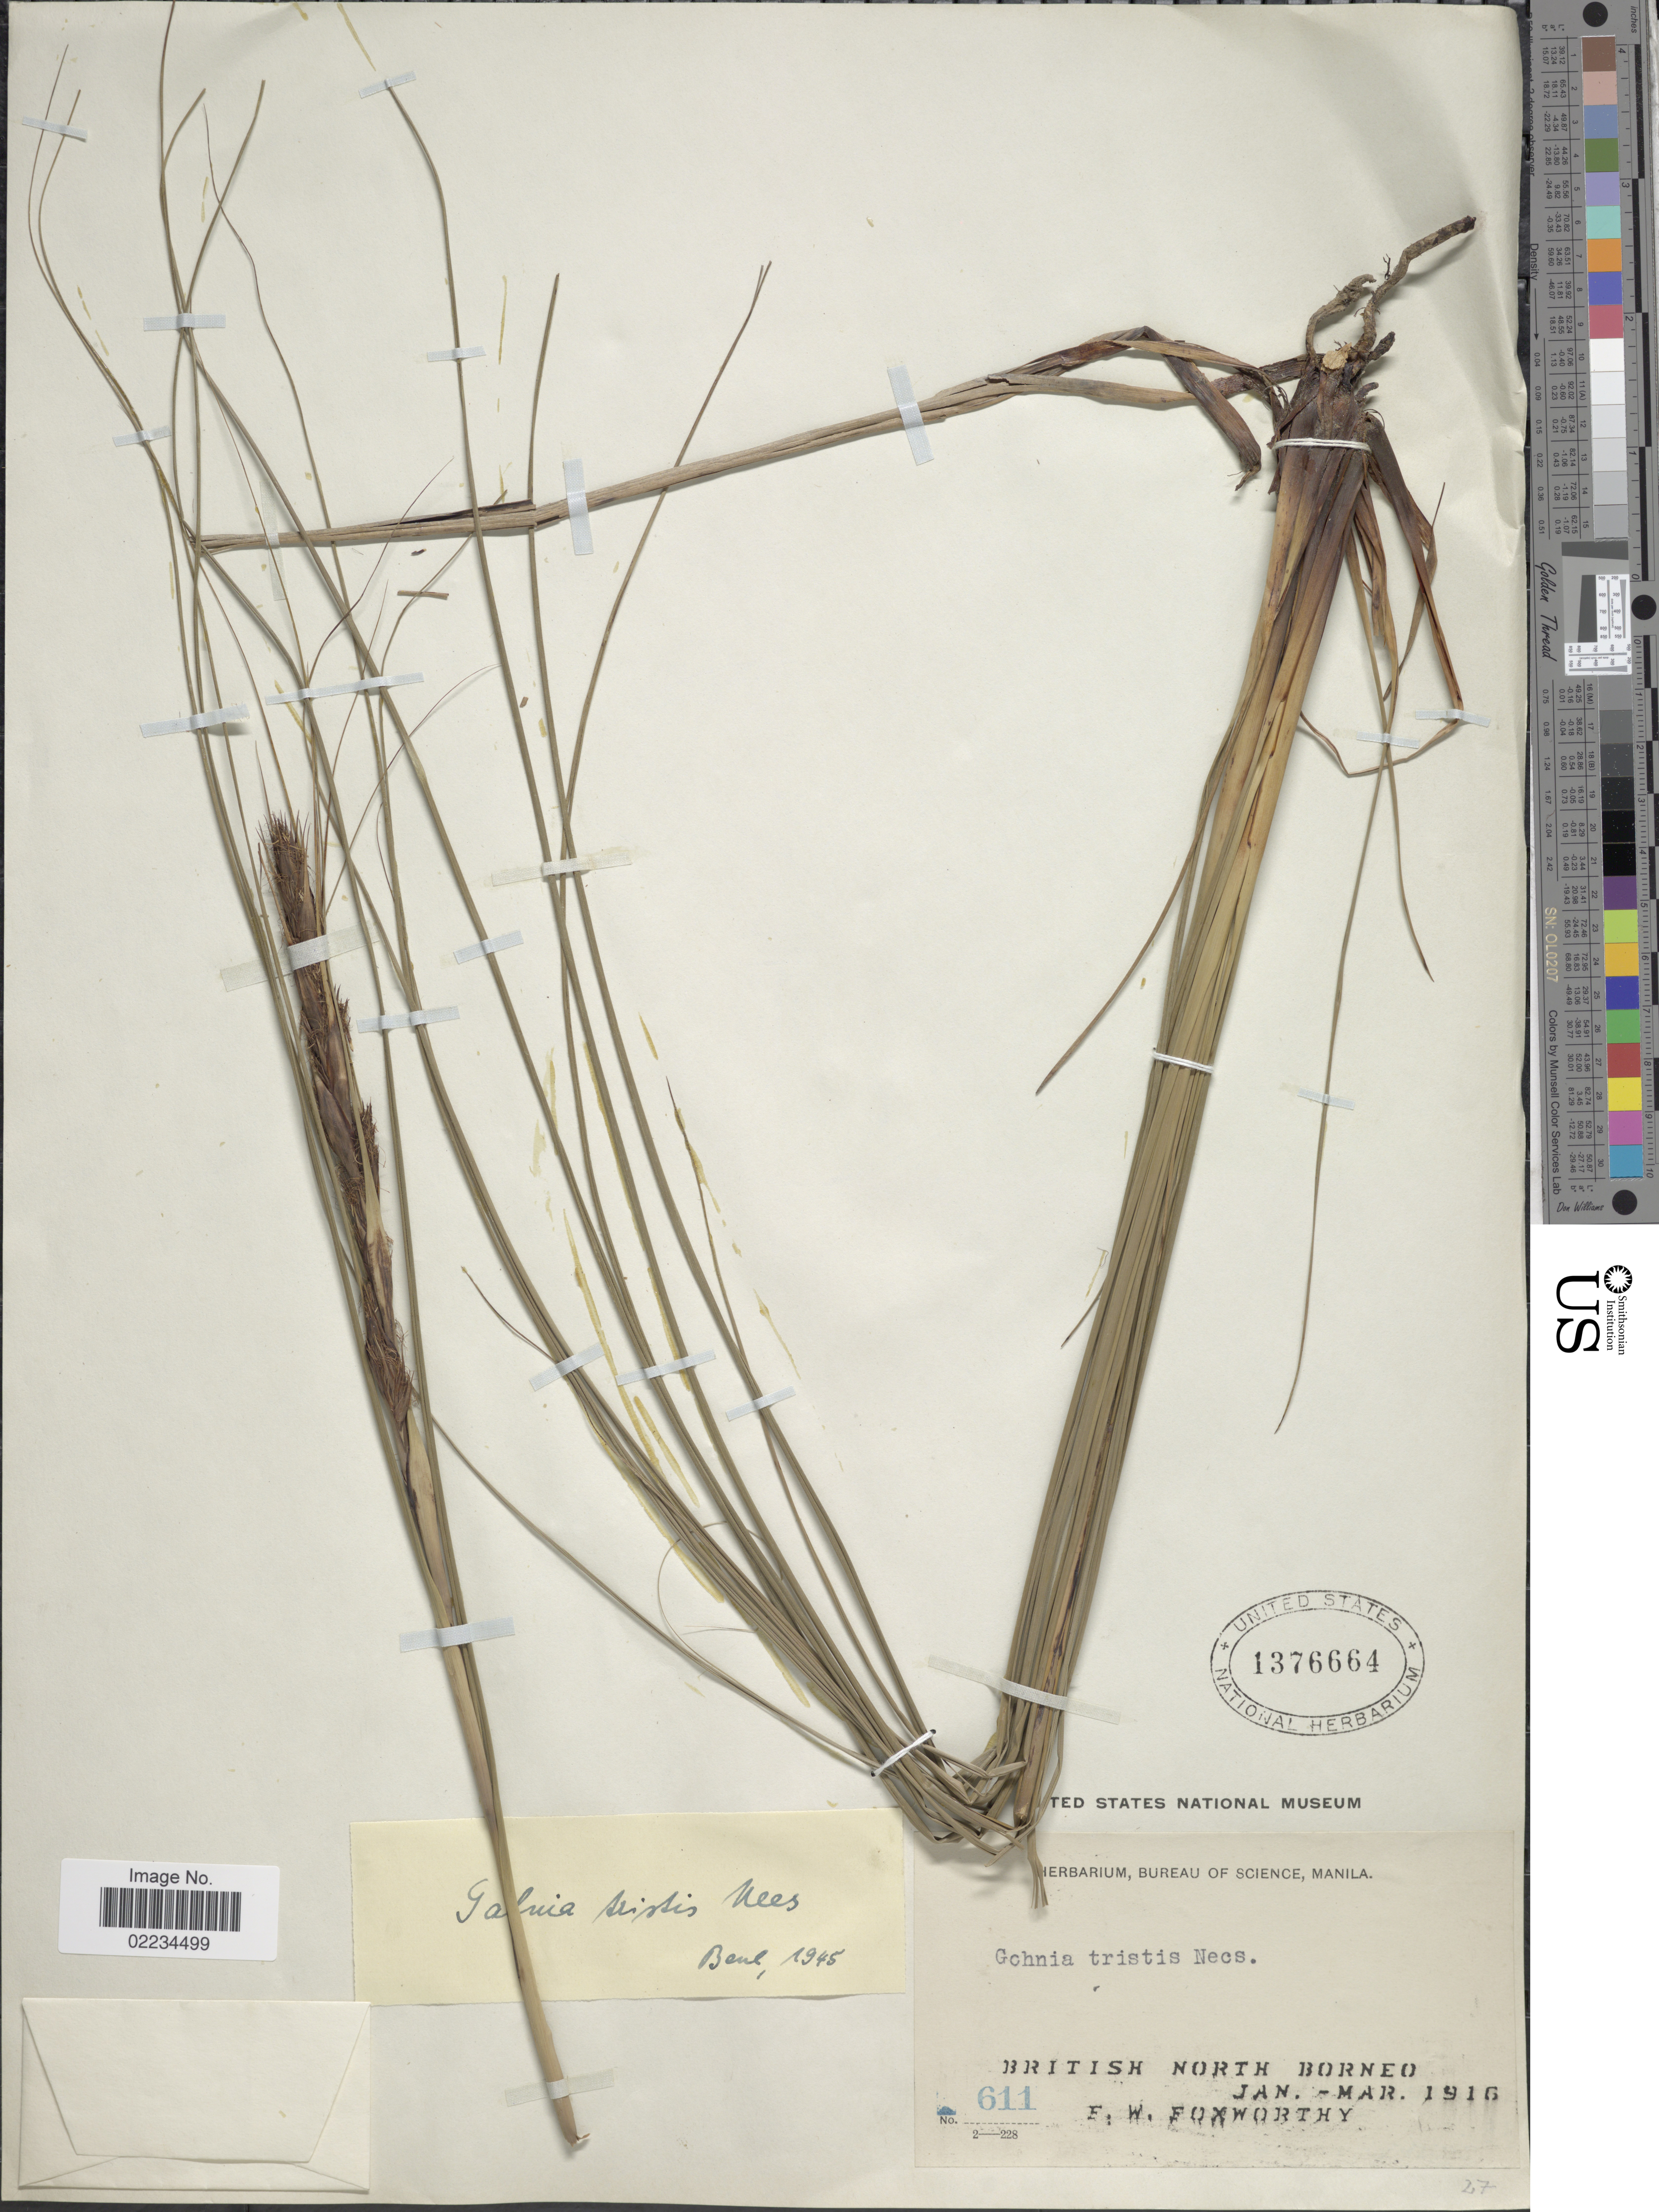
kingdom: Plantae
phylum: Tracheophyta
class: Liliopsida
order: Poales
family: Cyperaceae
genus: Gahnia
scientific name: Gahnia tristis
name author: Nees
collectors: F. W. Foxworthy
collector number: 611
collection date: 1916-01/1916-03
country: Malaysia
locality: British North Borneo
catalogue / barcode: US 1376664